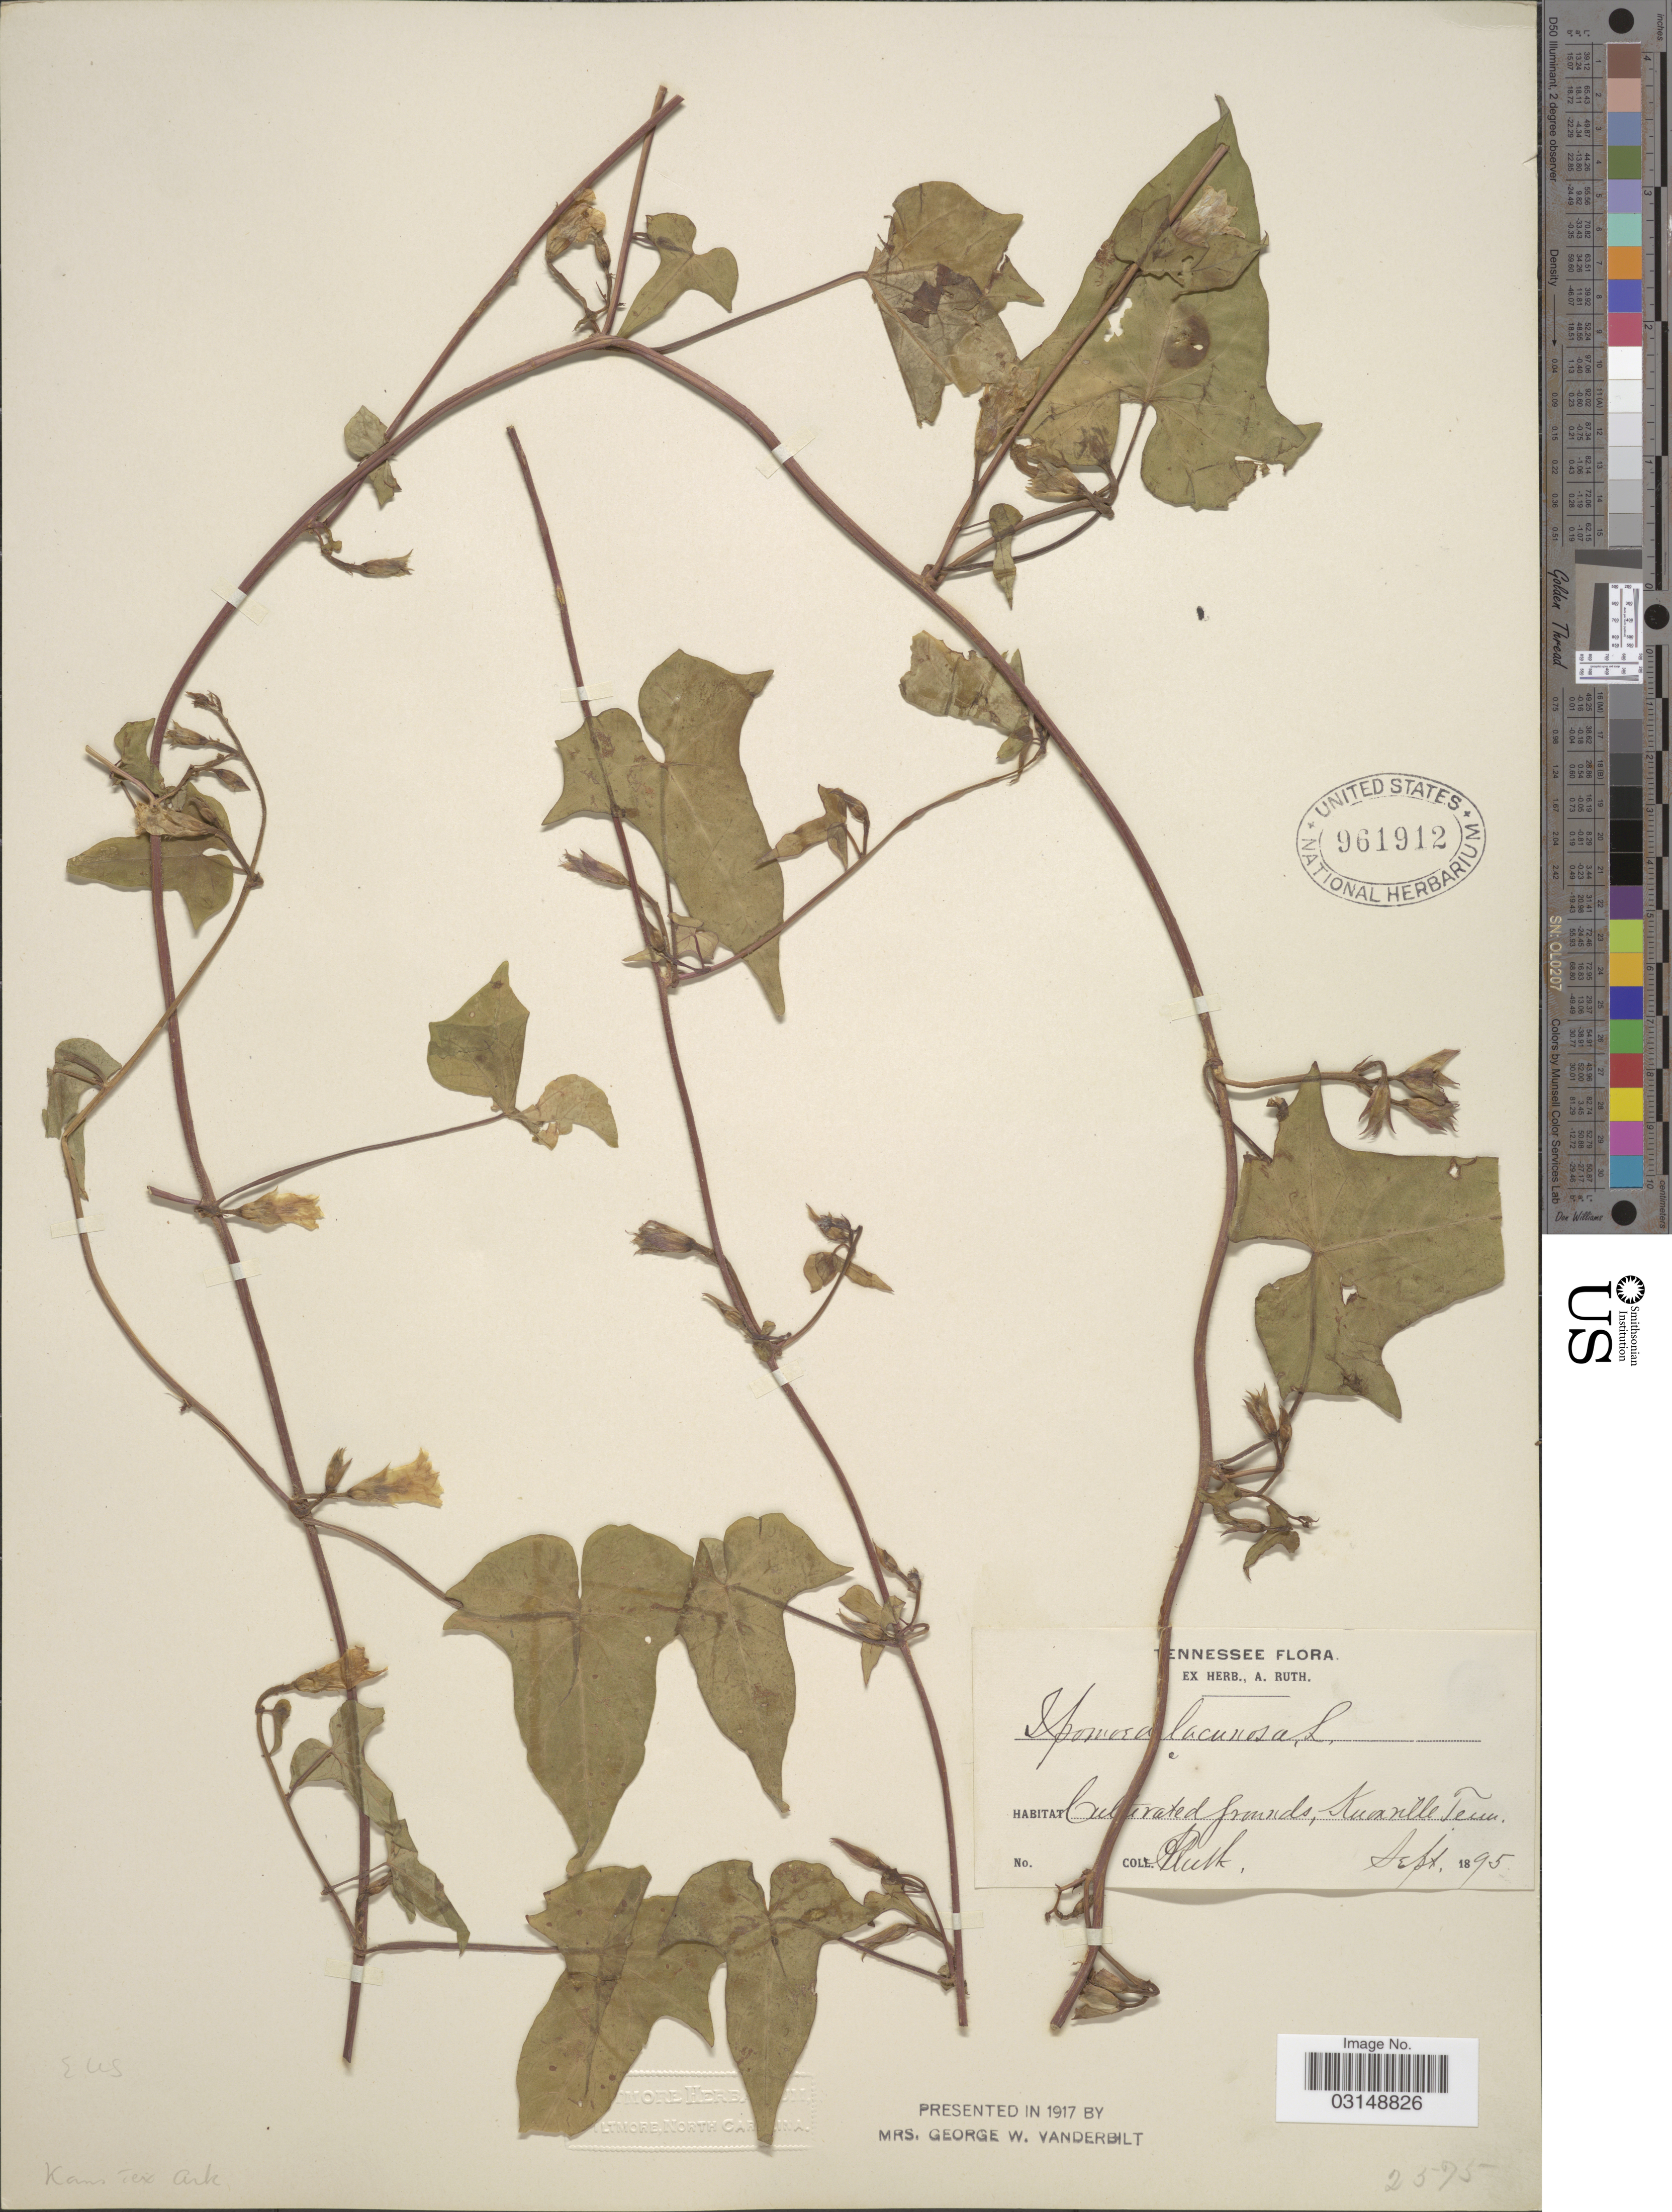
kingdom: Plantae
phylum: Tracheophyta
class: Magnoliopsida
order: Solanales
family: Convolvulaceae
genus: Ipomoea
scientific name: Ipomoea lacunosa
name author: L.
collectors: A. Ruth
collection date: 1895-09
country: United States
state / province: Tennessee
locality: Cultivated grounds, Knoxville.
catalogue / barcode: US 961912